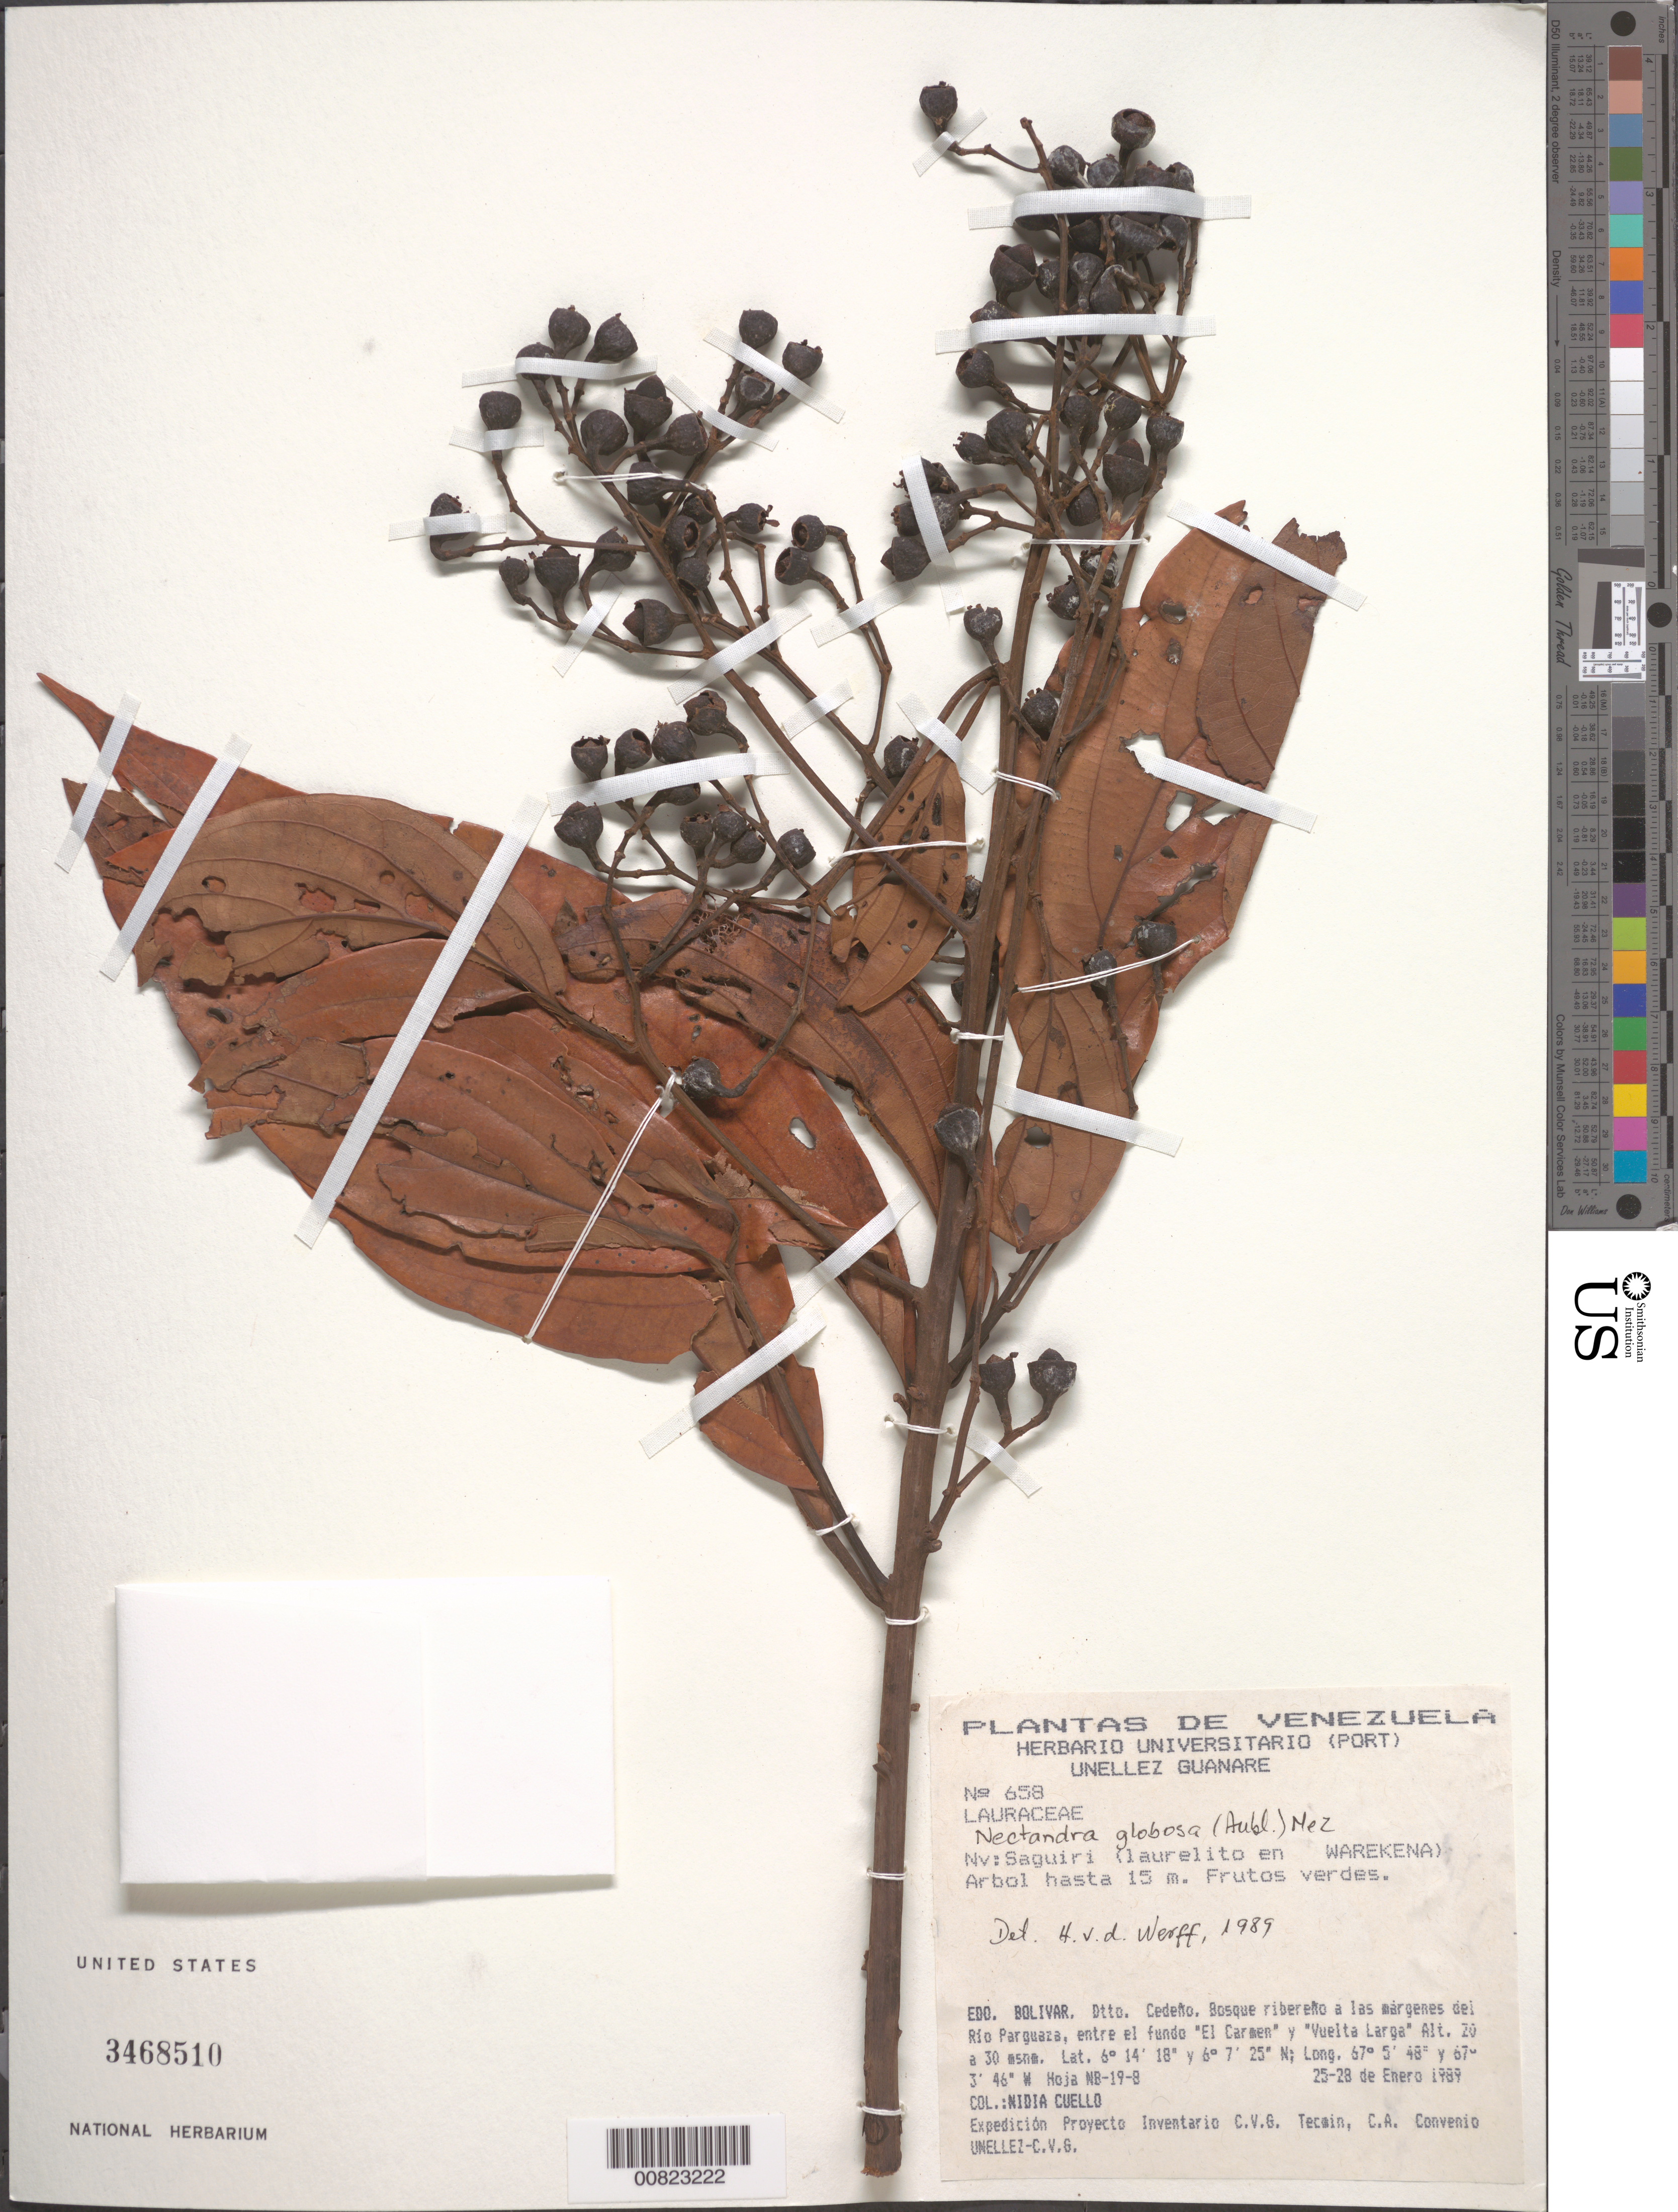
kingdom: Plantae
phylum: Tracheophyta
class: Magnoliopsida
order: Laurales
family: Lauraceae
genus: Nectandra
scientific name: Nectandra globosa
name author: (Aubl.) Mez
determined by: van der Werff, H., (MO), Missouri Botanical Garden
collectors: N. L. Cuello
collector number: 658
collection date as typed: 25-Jan-89 to 28-Jan-89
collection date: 1989-01-25/1989-01-28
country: Venezuela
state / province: Bolívar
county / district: Cedeño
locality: Rio Parguaza, entre el fundo 'El Carmen' y 'Vuelta Larga'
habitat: Riverine forest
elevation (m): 20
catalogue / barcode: US 3468510